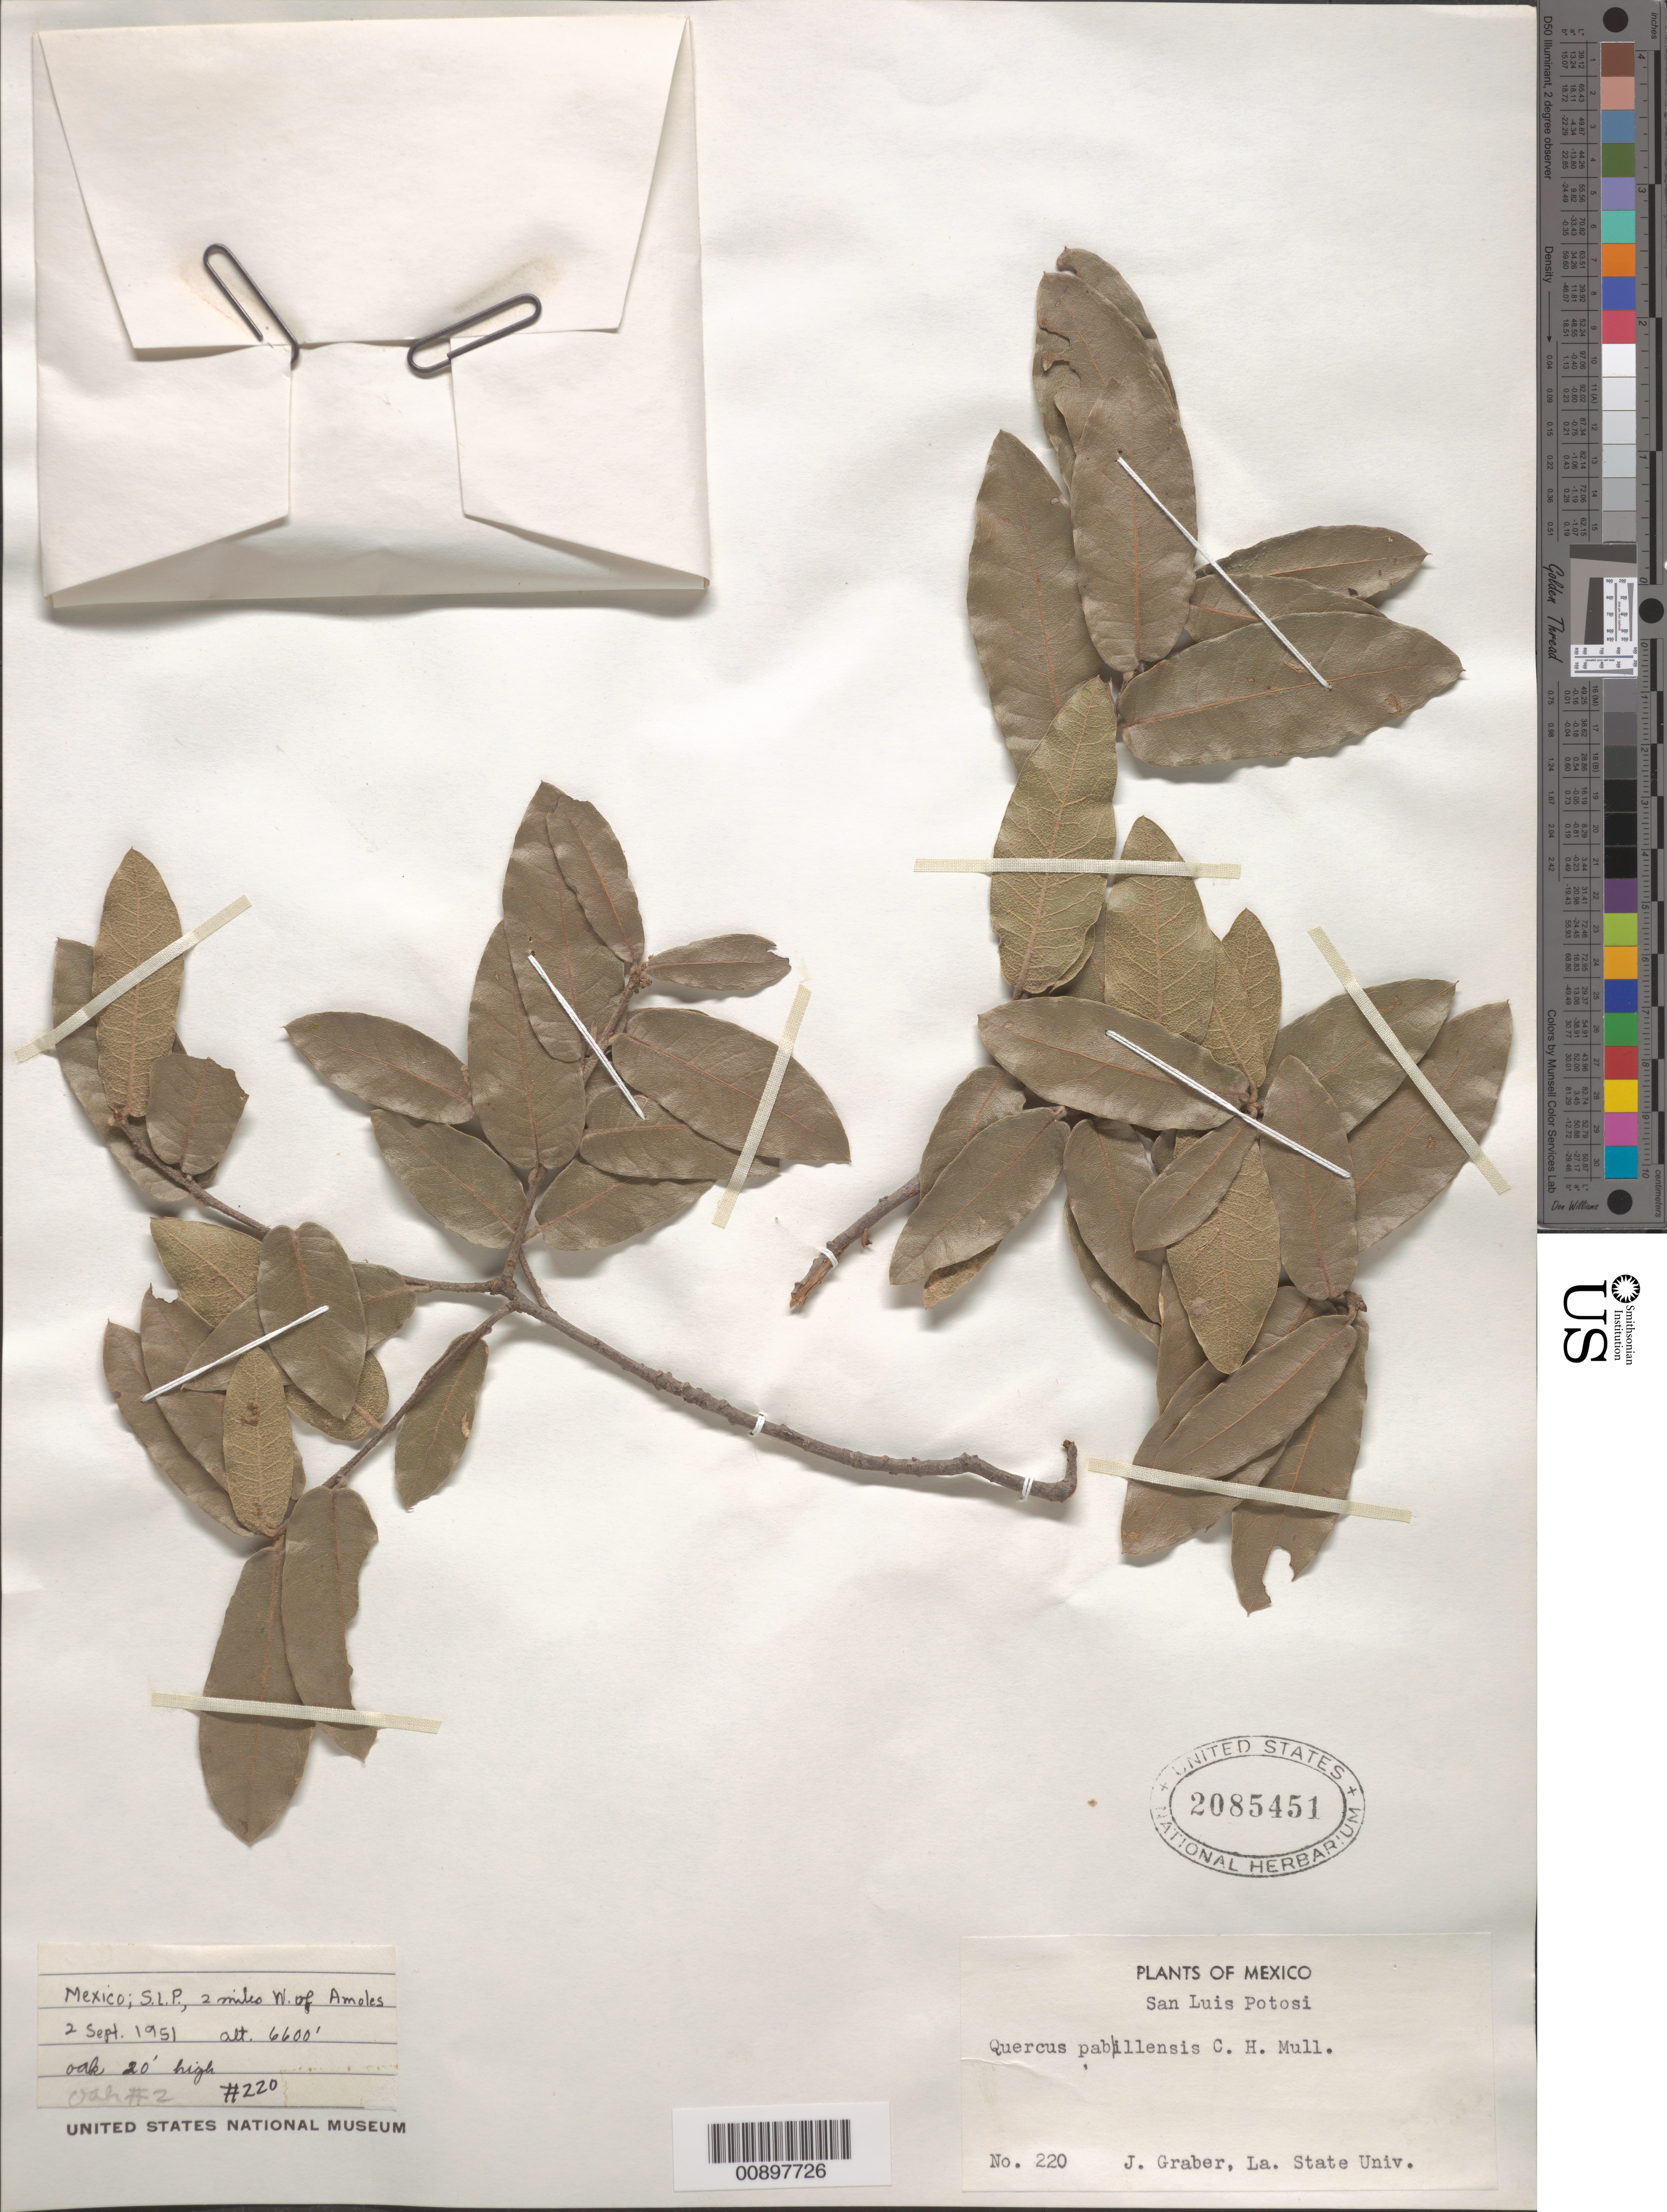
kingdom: Plantae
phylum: Tracheophyta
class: Magnoliopsida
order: Fagales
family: Fagaceae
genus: Quercus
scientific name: Quercus pablillensis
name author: C.H. Mull.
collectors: J. Graber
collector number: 220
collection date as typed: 02 Sep 1951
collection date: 1951-09-02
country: Mexico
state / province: San Luis Potosí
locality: San Luis Potosí: 2 mi. W of Amoles.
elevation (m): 2012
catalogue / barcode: US 2085451